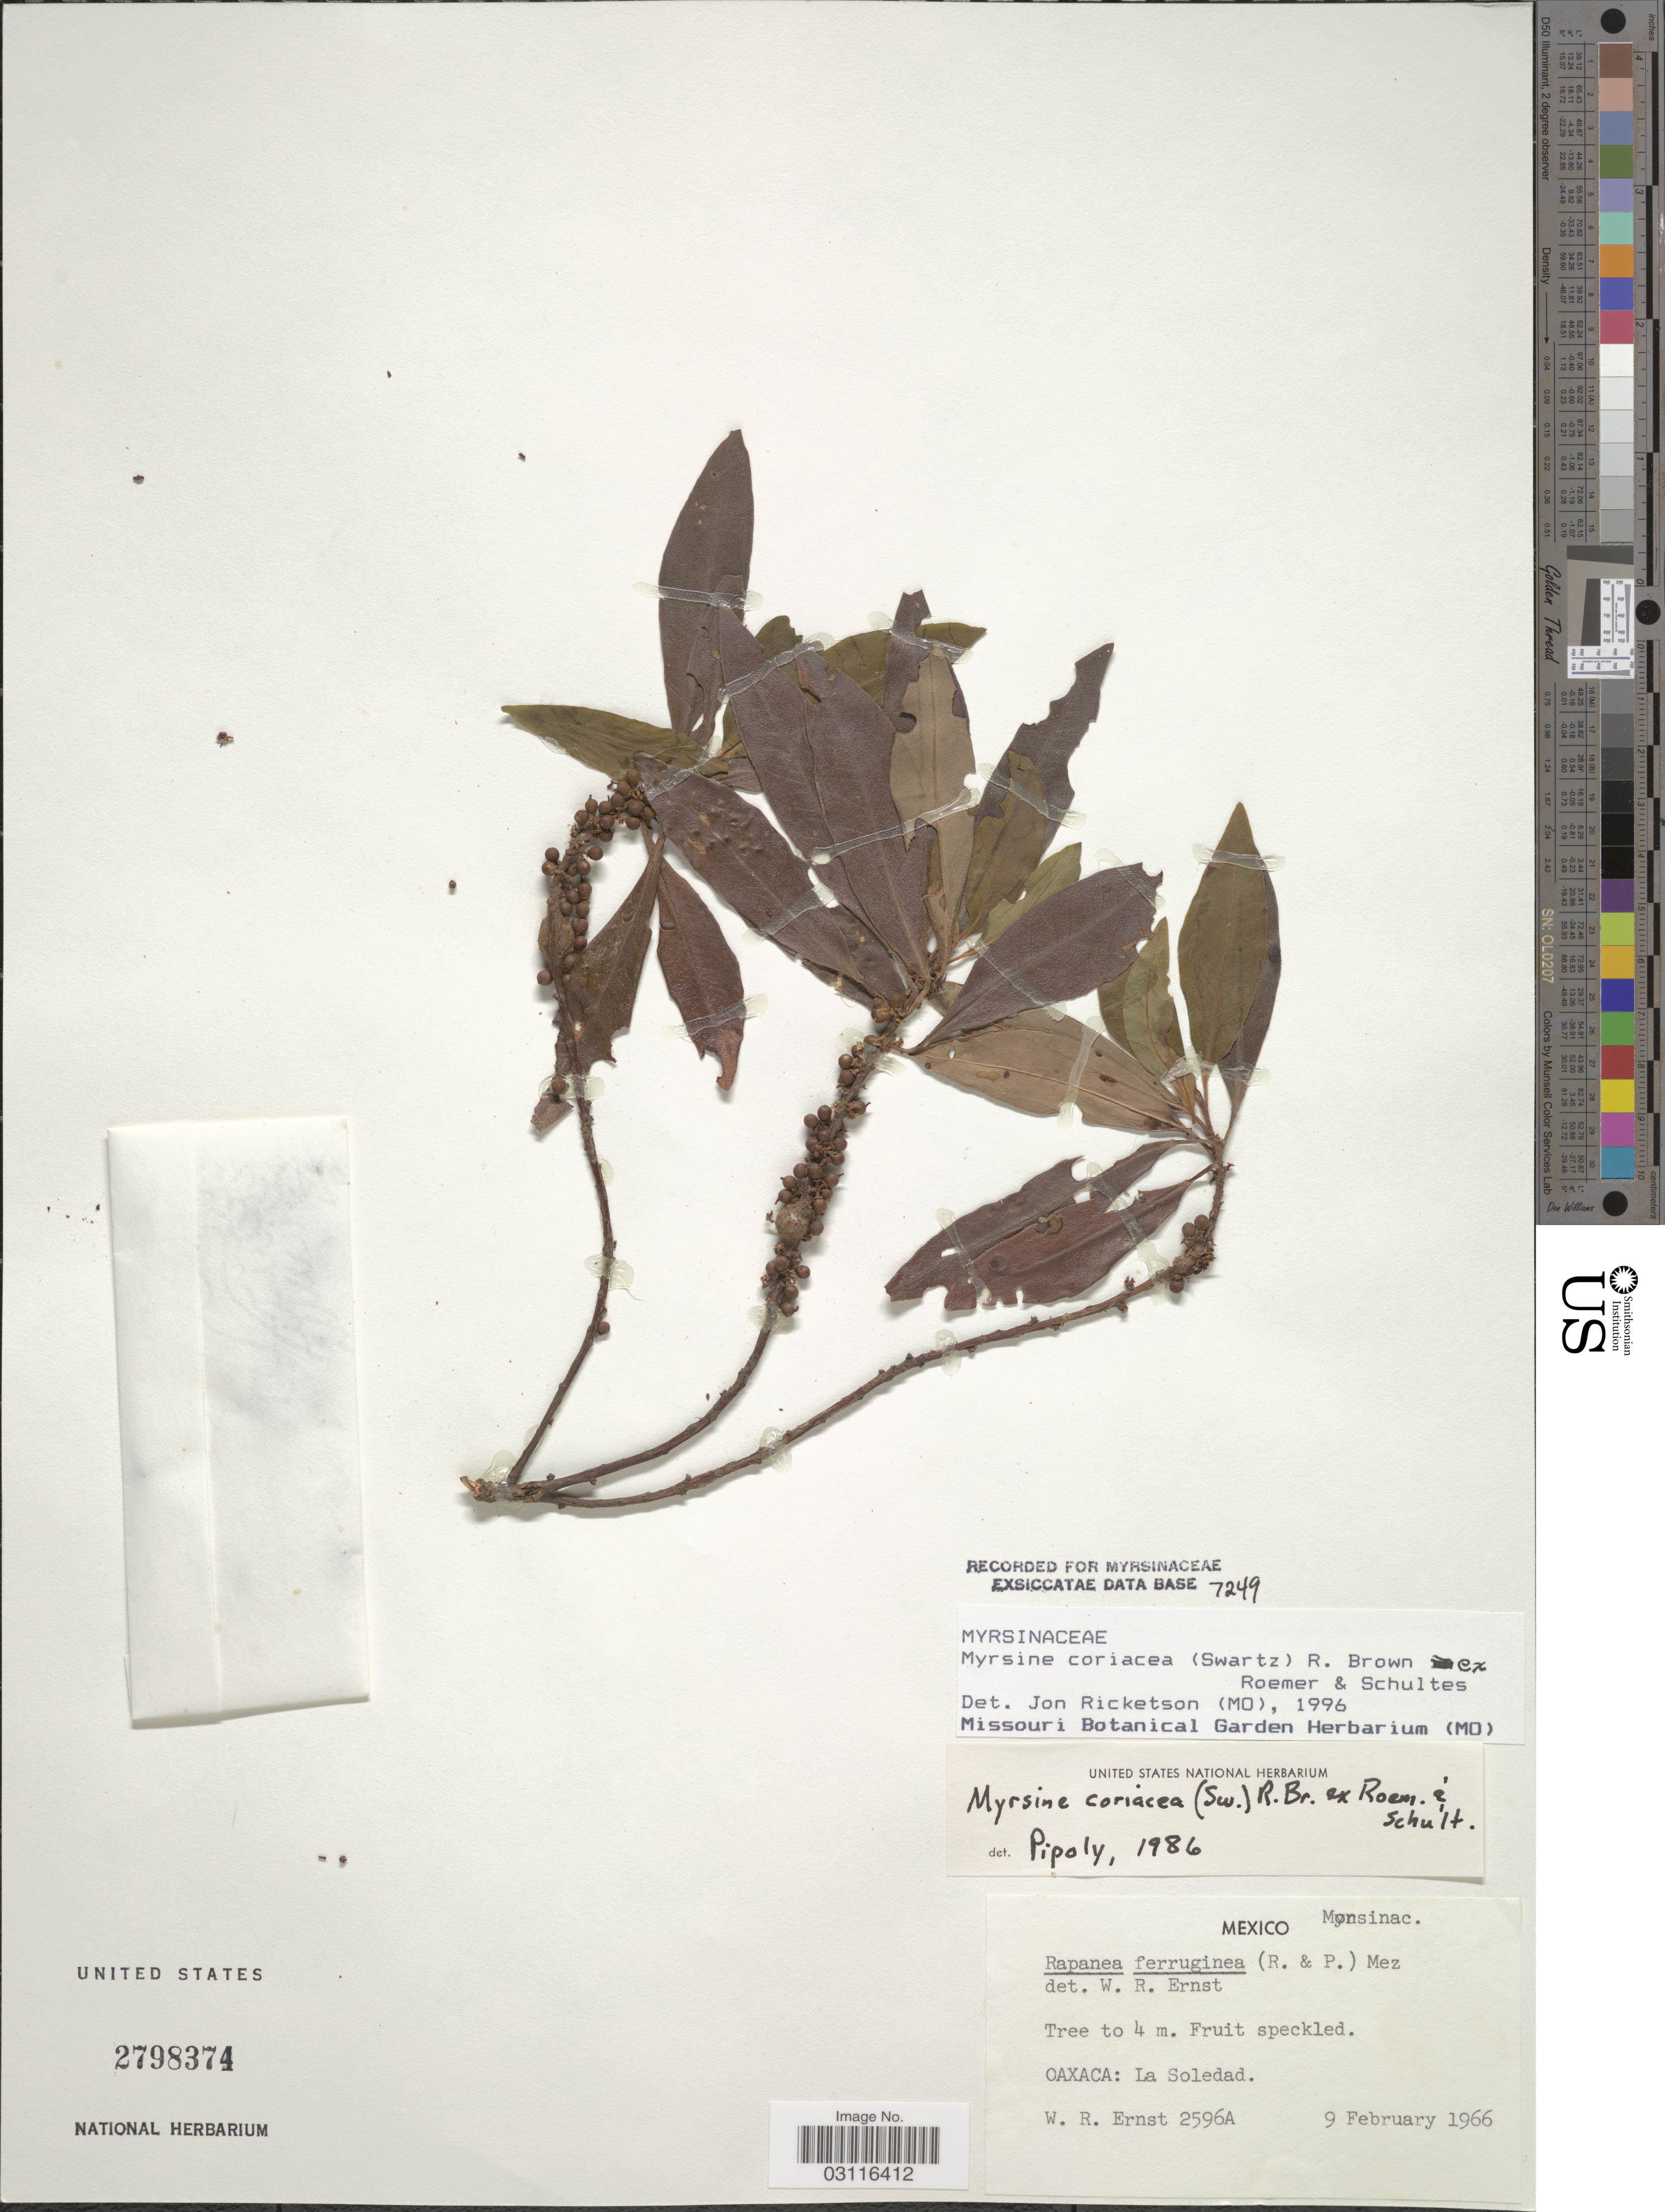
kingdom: Plantae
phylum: Tracheophyta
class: Magnoliopsida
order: Ericales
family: Primulaceae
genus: Myrsine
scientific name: Myrsine coriacea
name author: (Sw.) R. Br. ex Roem. & Schult.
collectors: W. R. Ernst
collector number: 2596A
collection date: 1966-02-09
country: Mexico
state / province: Oaxaca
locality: La Soledad.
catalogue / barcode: US 2798374